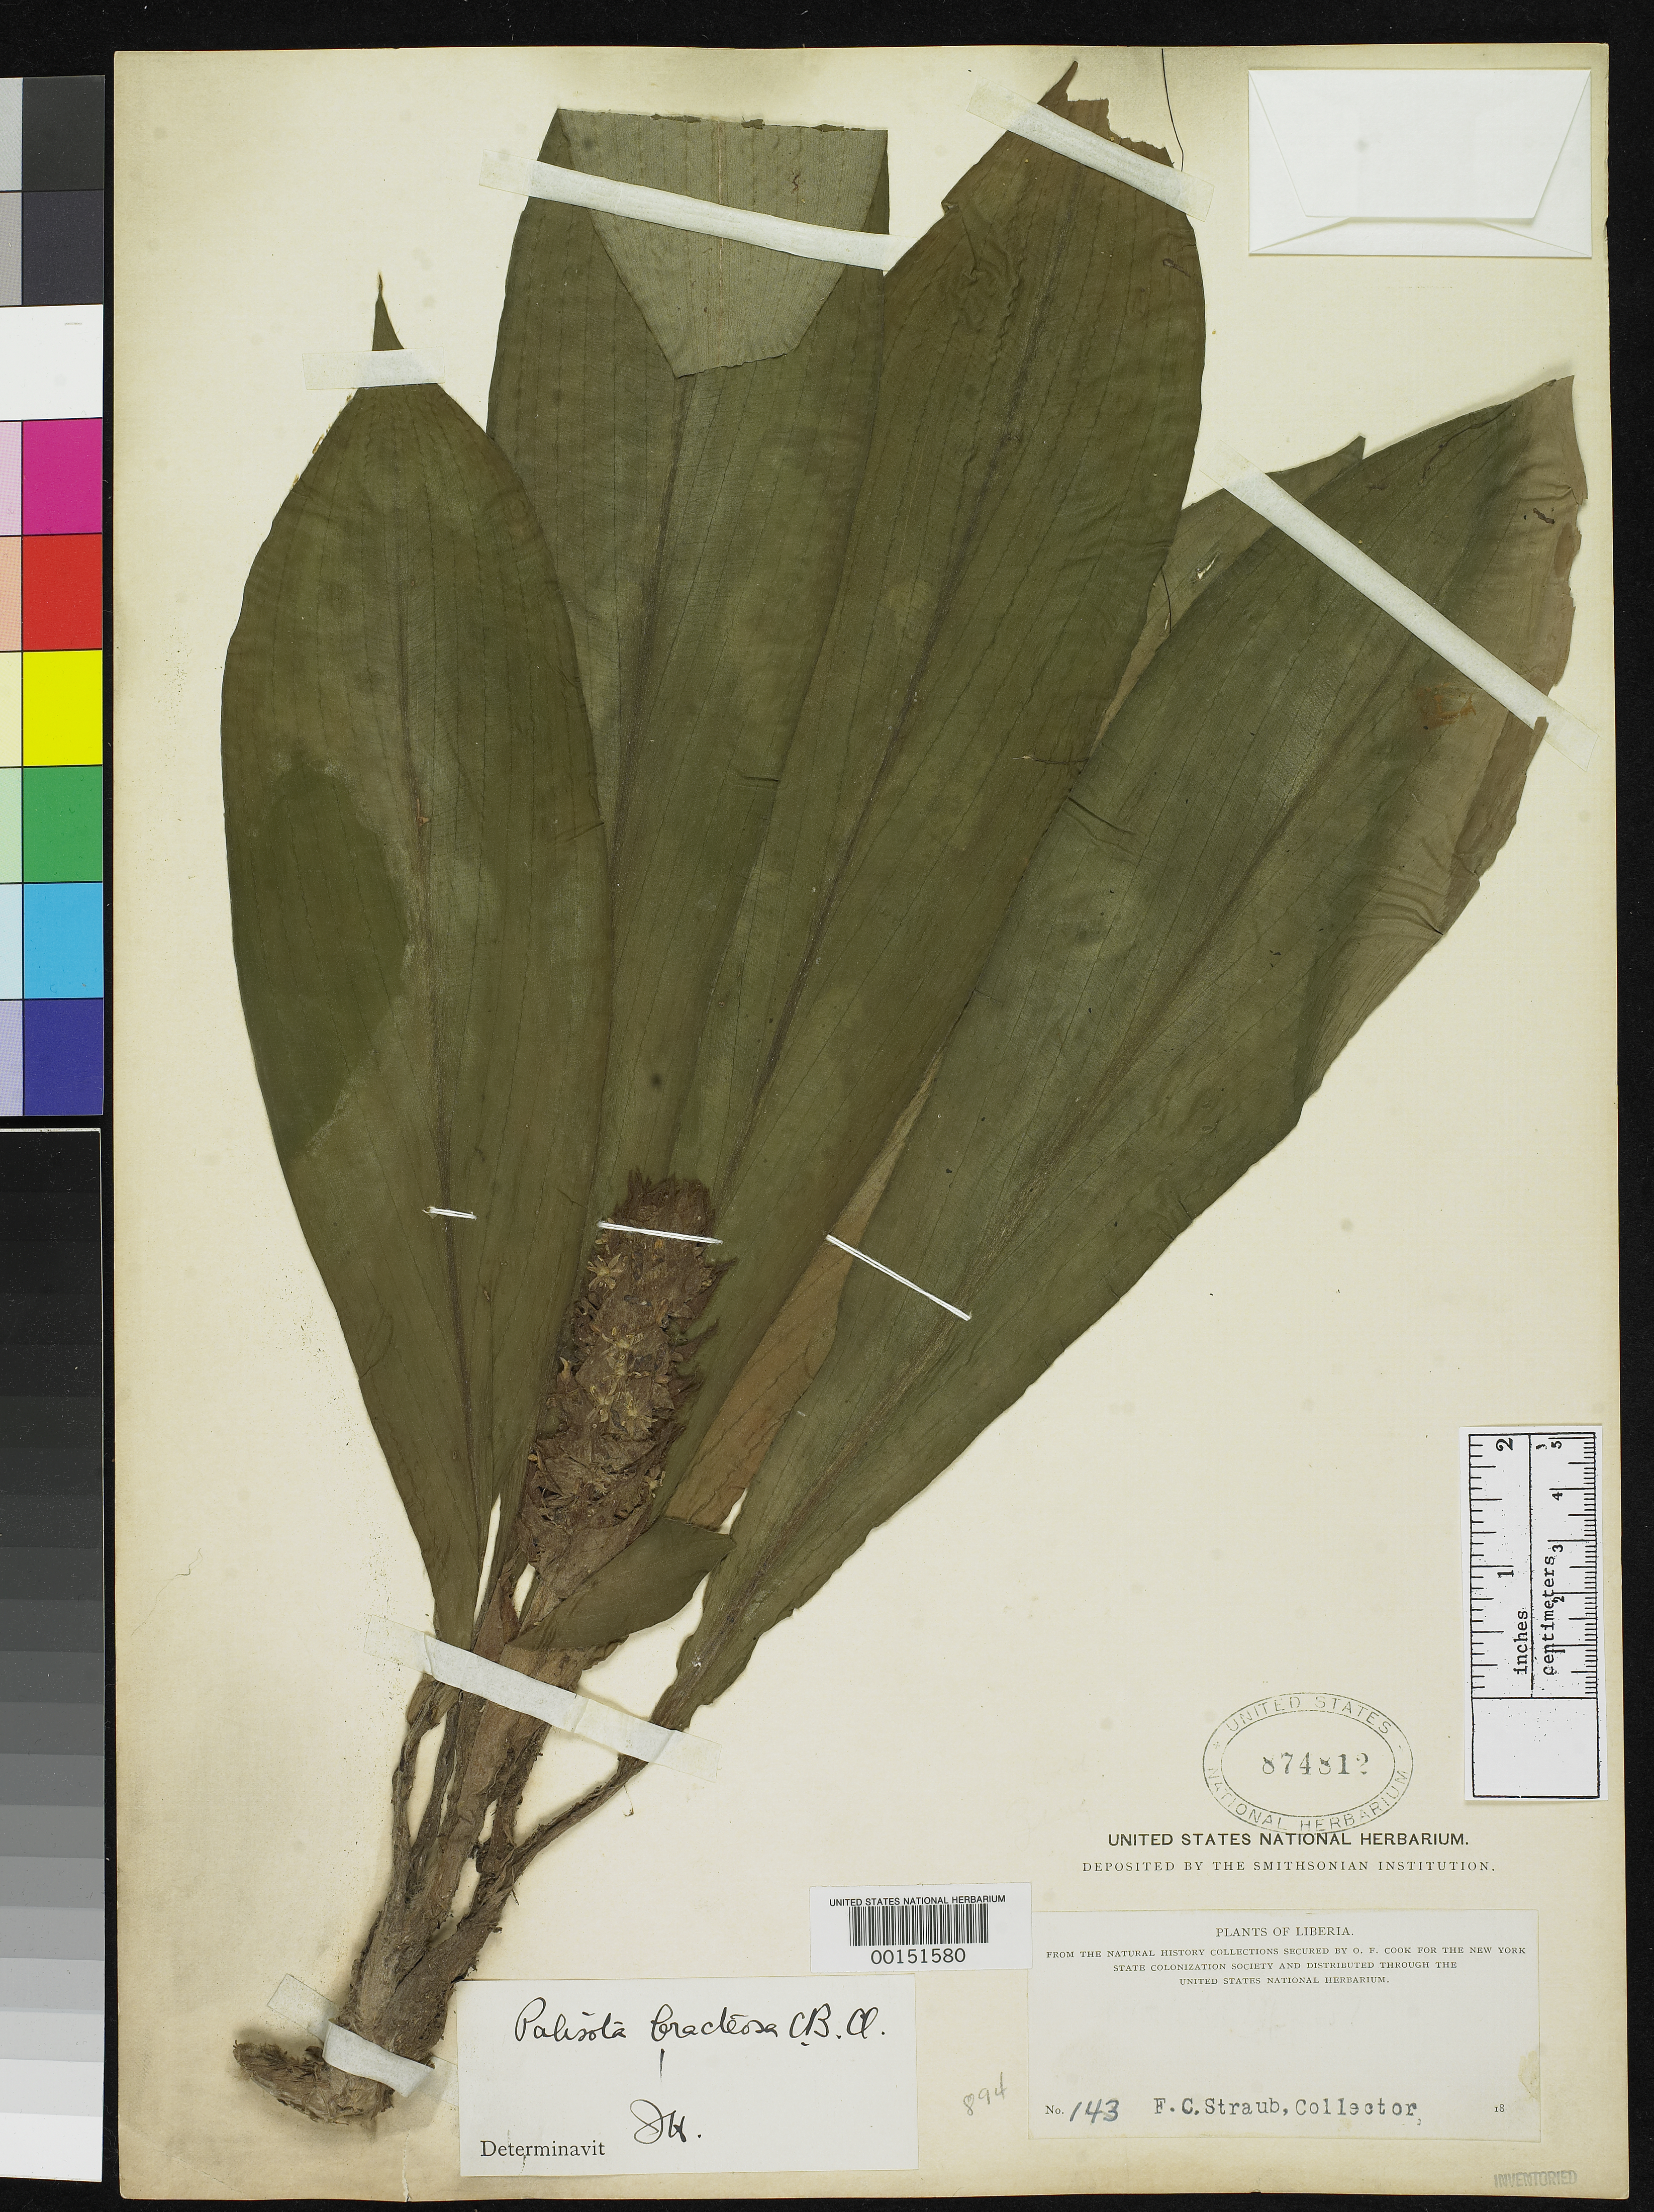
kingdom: Plantae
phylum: Tracheophyta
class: Liliopsida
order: Commelinales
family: Commelinaceae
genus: Palisota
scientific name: Palisota bracteosa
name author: C.B. Clarke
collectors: F. Straub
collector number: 143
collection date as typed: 18--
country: Liberia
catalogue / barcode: US 87481